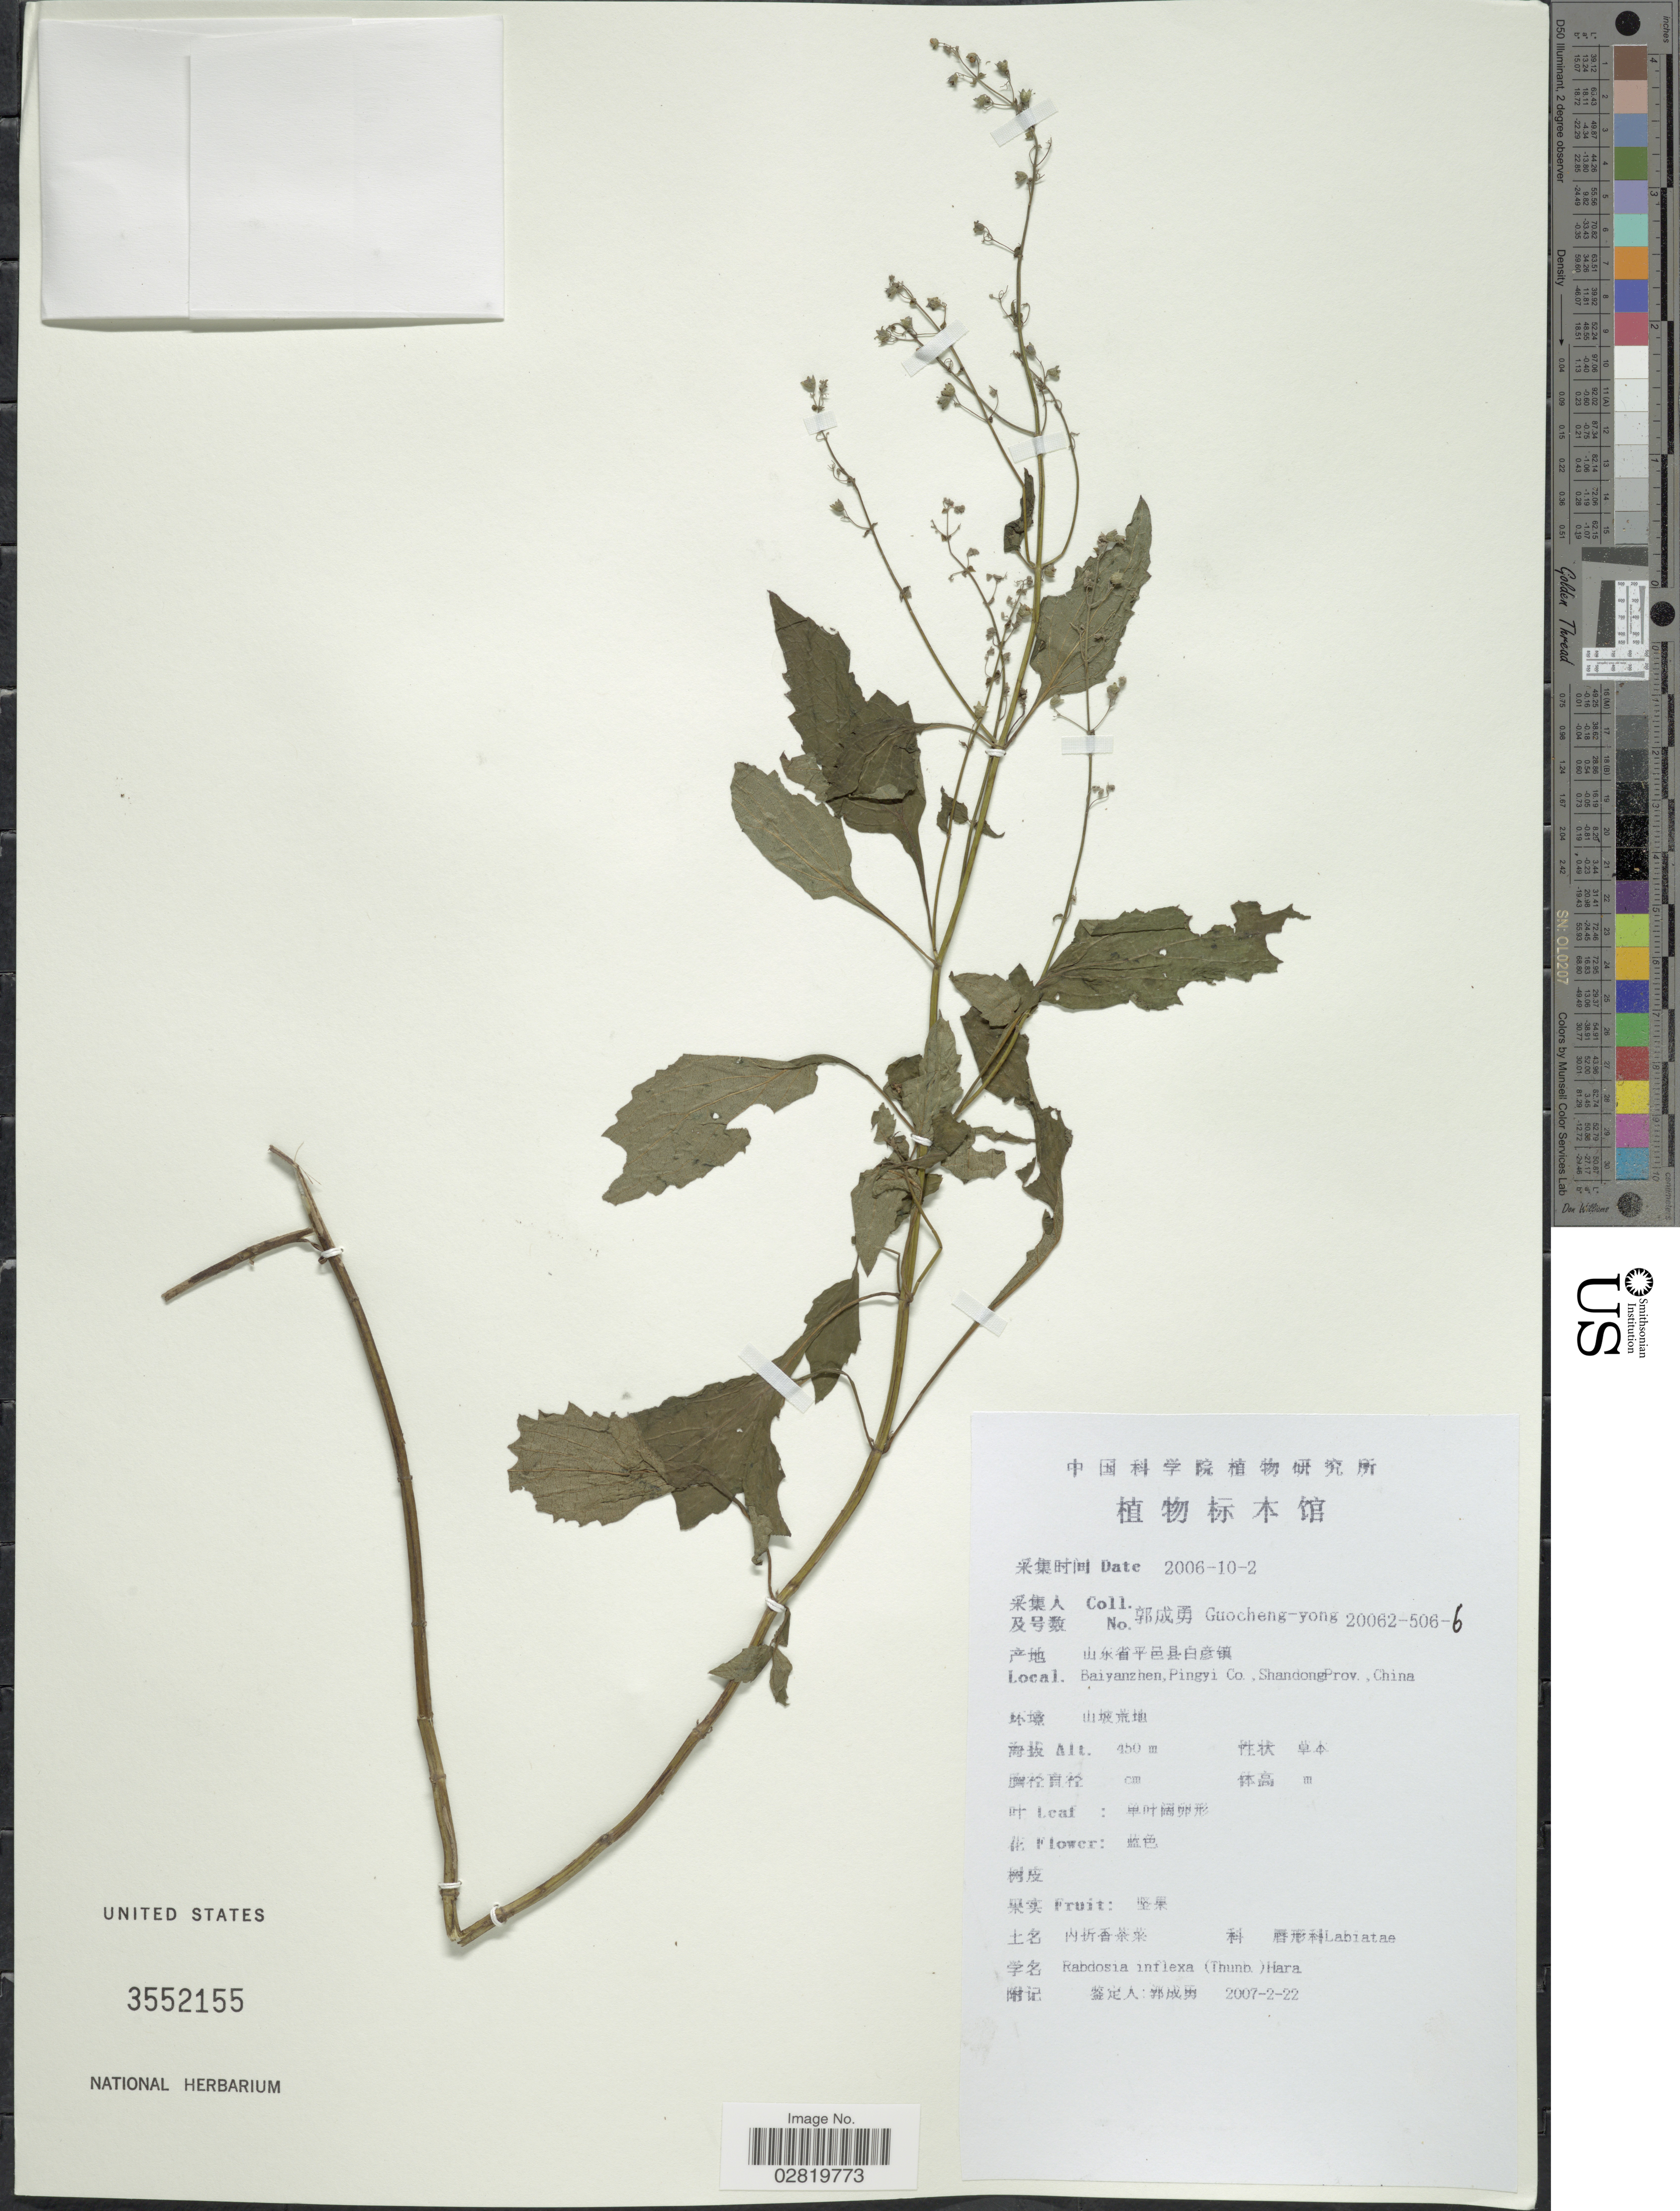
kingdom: Plantae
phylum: Tracheophyta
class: Magnoliopsida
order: Lamiales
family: Lamiaceae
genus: Ocimum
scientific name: Ocimum inflexum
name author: Thunb.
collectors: Guo cheng-yong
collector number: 20062-506-6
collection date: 2006-10-02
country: China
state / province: Shandong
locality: Baiyanzhen, Pingyi Co., ShandongProv., China.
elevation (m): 450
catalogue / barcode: US 3552155